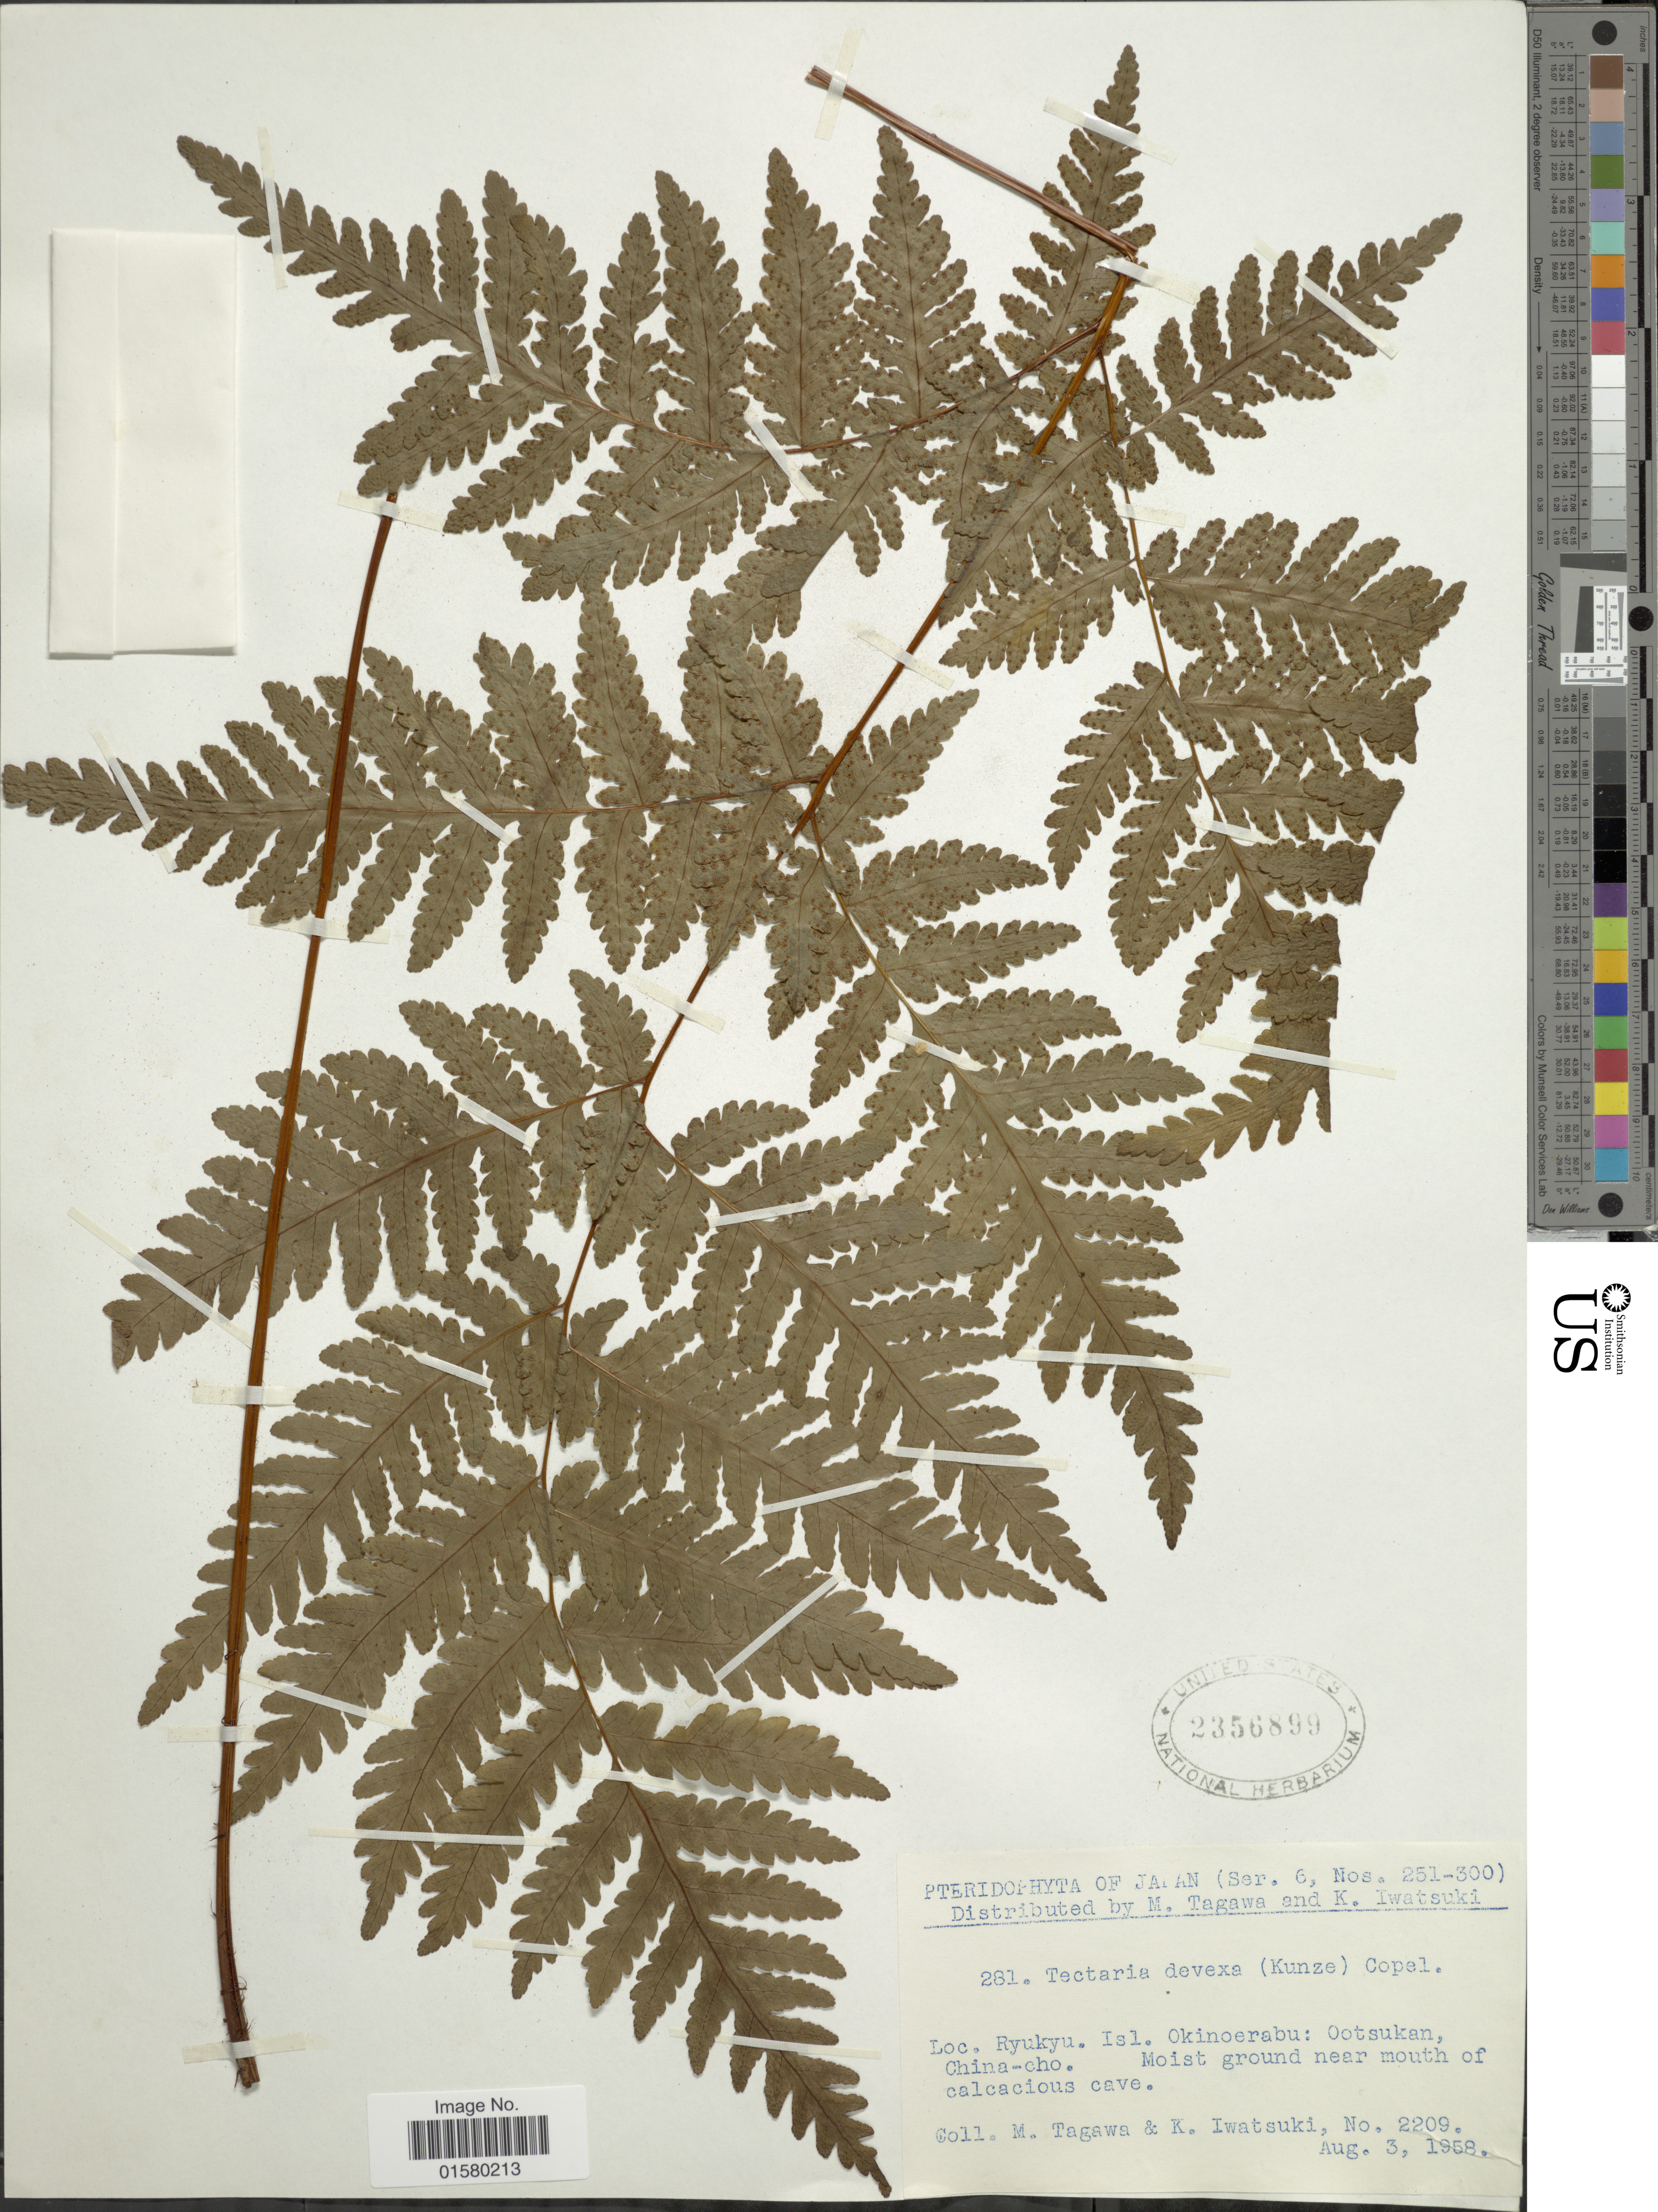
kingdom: Plantae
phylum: Tracheophyta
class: Polypodiopsida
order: Polypodiales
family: Tectariaceae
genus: Tectaria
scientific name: Tectaria devexa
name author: (Kunze) Copel.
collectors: M. Tagawa & K. Iwatsuki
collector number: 2209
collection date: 1958-08-03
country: Japan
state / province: Okinawa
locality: Ryukyu. Isl. Okinoerabu: Ootsukan, China-cho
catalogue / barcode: US 2356899